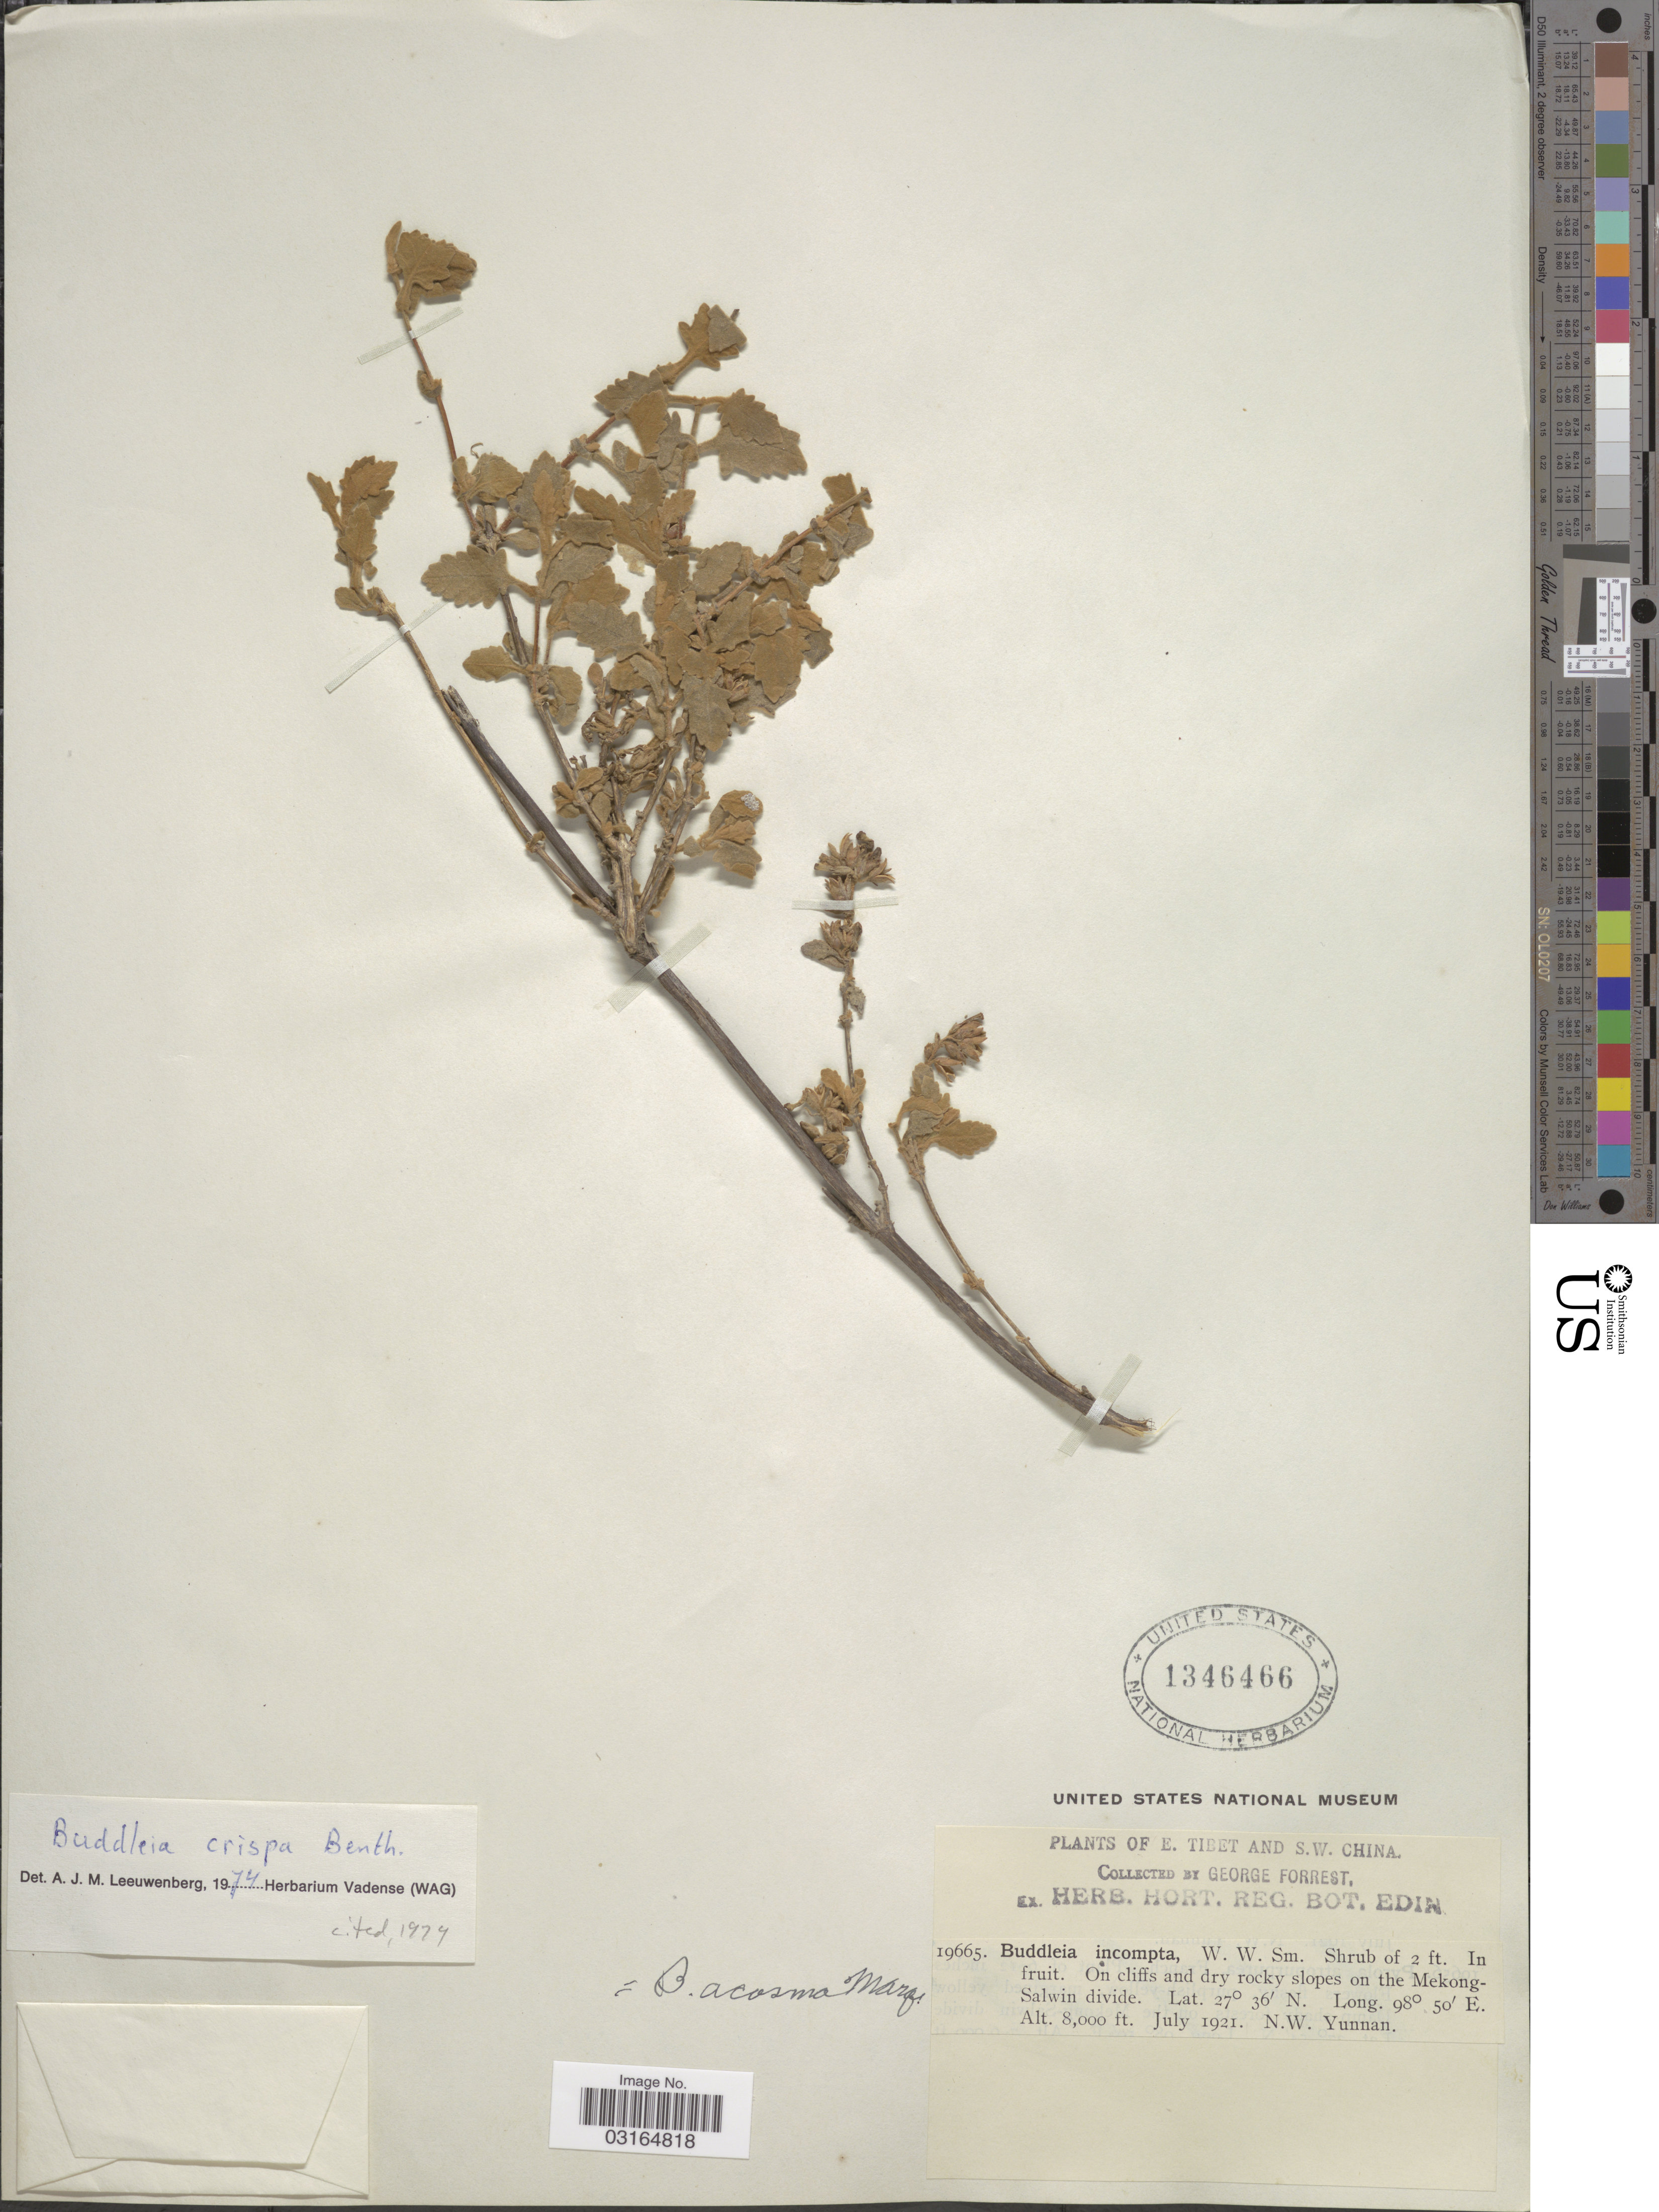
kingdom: Plantae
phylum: Tracheophyta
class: Magnoliopsida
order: Lamiales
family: Scrophulariaceae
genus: Buddleja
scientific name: Buddleja crispa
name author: Benth.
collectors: G. Forrest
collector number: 19665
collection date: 1921-07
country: China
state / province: Yunnan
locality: E. Tibet and S.W. China. On cliffs and dry rocky slopes on the Mekong-Salwin divide. N.W. Yunnan.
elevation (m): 2438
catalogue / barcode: US 1346466